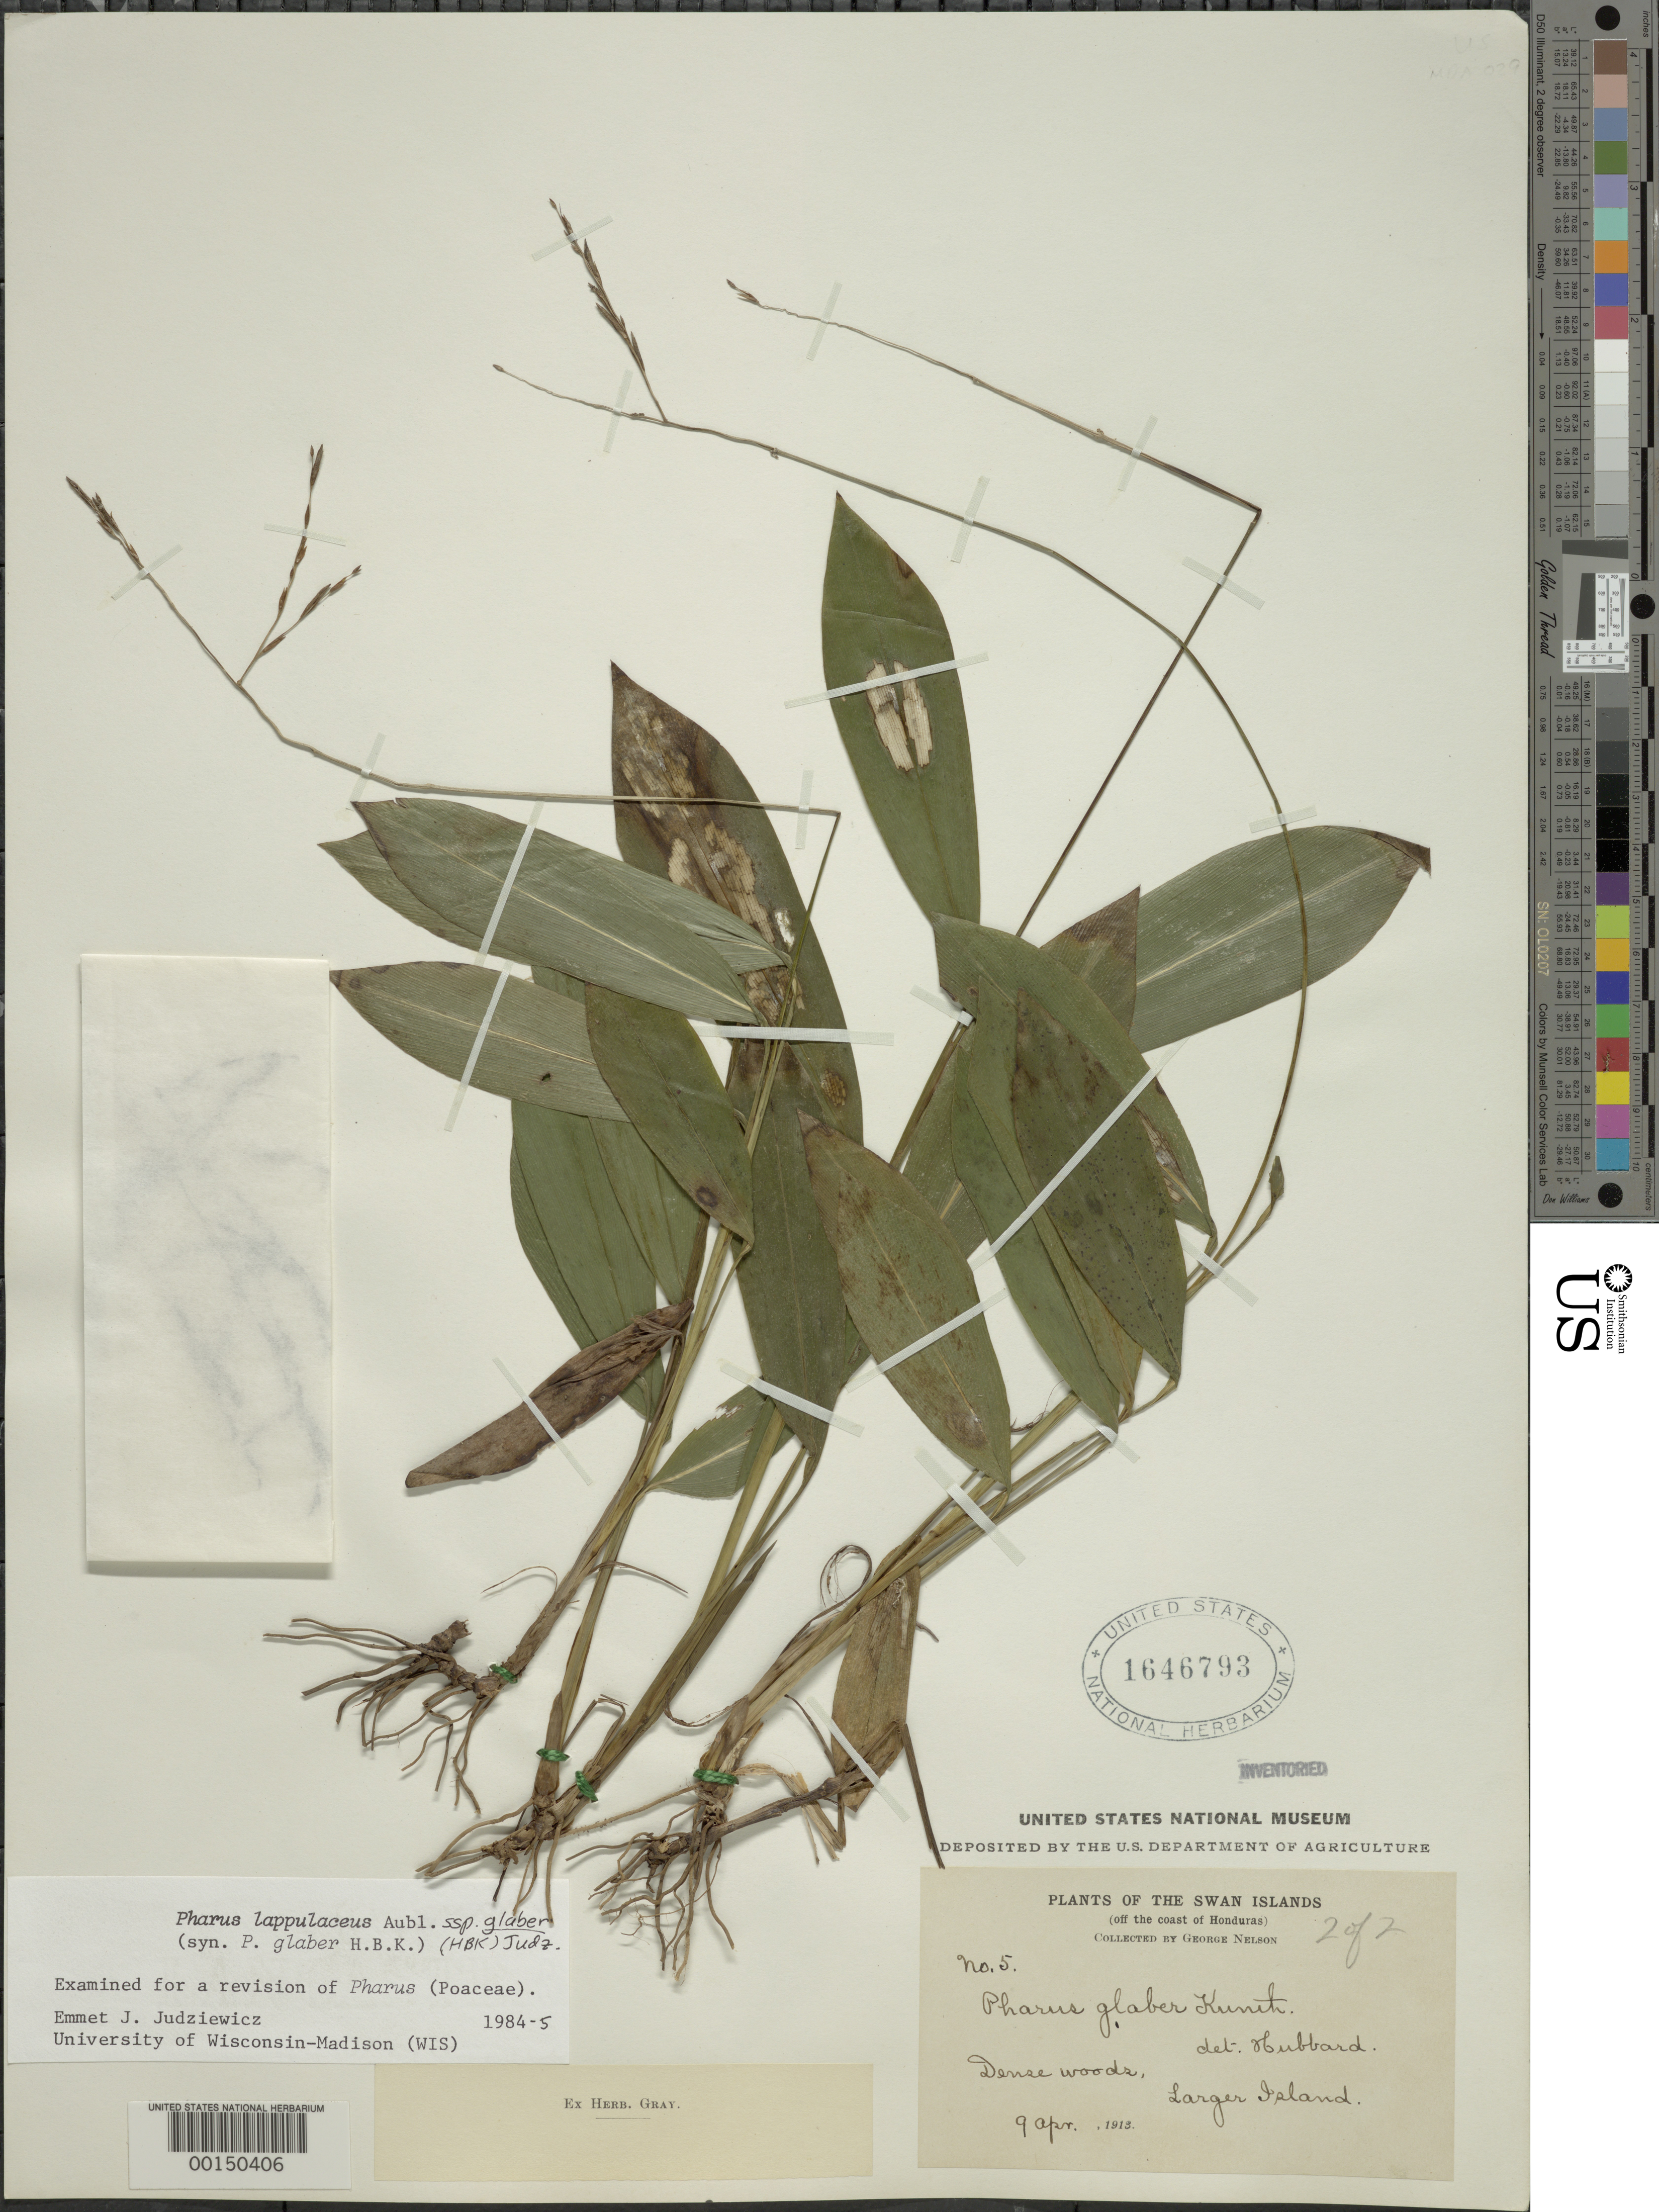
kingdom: Plantae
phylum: Tracheophyta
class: Liliopsida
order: Poales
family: Poaceae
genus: Pharus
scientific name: Pharus lappulaceus subsp. glaber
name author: (Kunth) Judz.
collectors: G. Nelson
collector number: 5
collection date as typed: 09 Apr 1913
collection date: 1913-04-09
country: Honduras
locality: Swan islands (larger)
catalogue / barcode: US 1646793